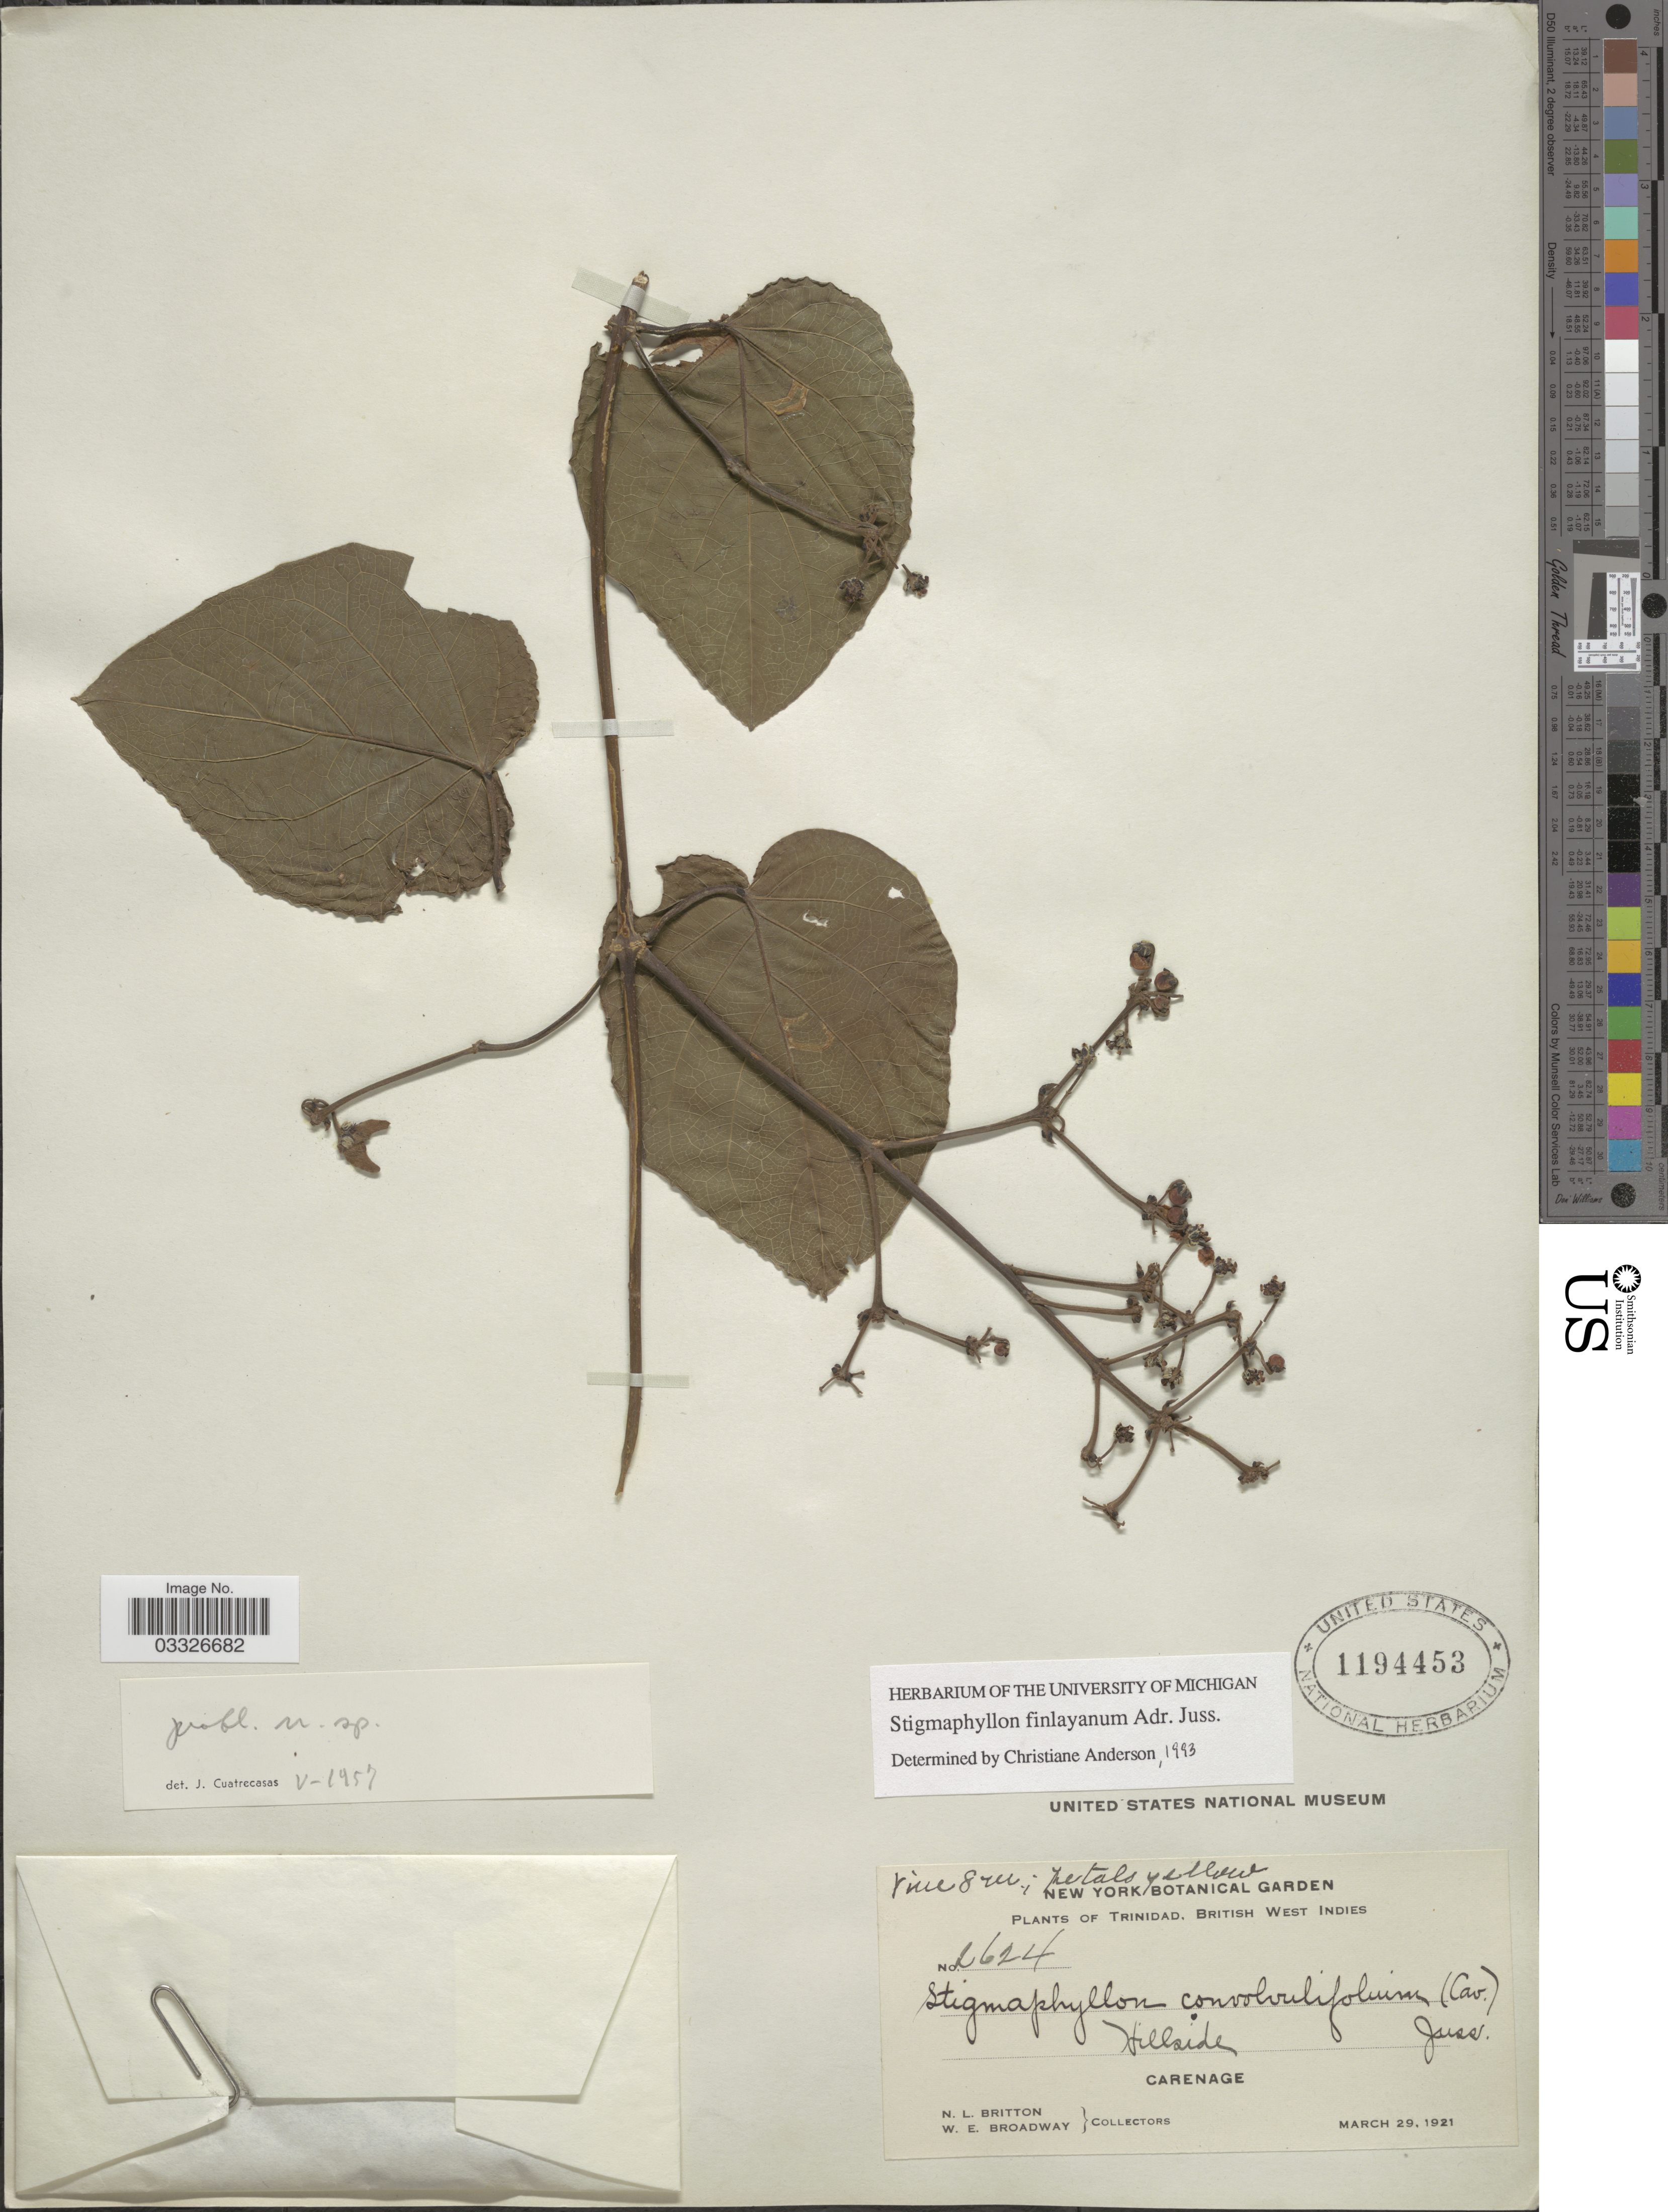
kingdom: Plantae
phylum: Tracheophyta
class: Magnoliopsida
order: Malpighiales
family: Malpighiaceae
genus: Stigmaphyllon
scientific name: Stigmaphyllon finlayanum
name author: A. Juss.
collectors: N. Britton & W. E. Broadway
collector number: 2624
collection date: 1921-03-29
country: Trinidad and Tobago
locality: Trinidad. British West Indies. Hillside, Carenage.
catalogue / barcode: US 1194453